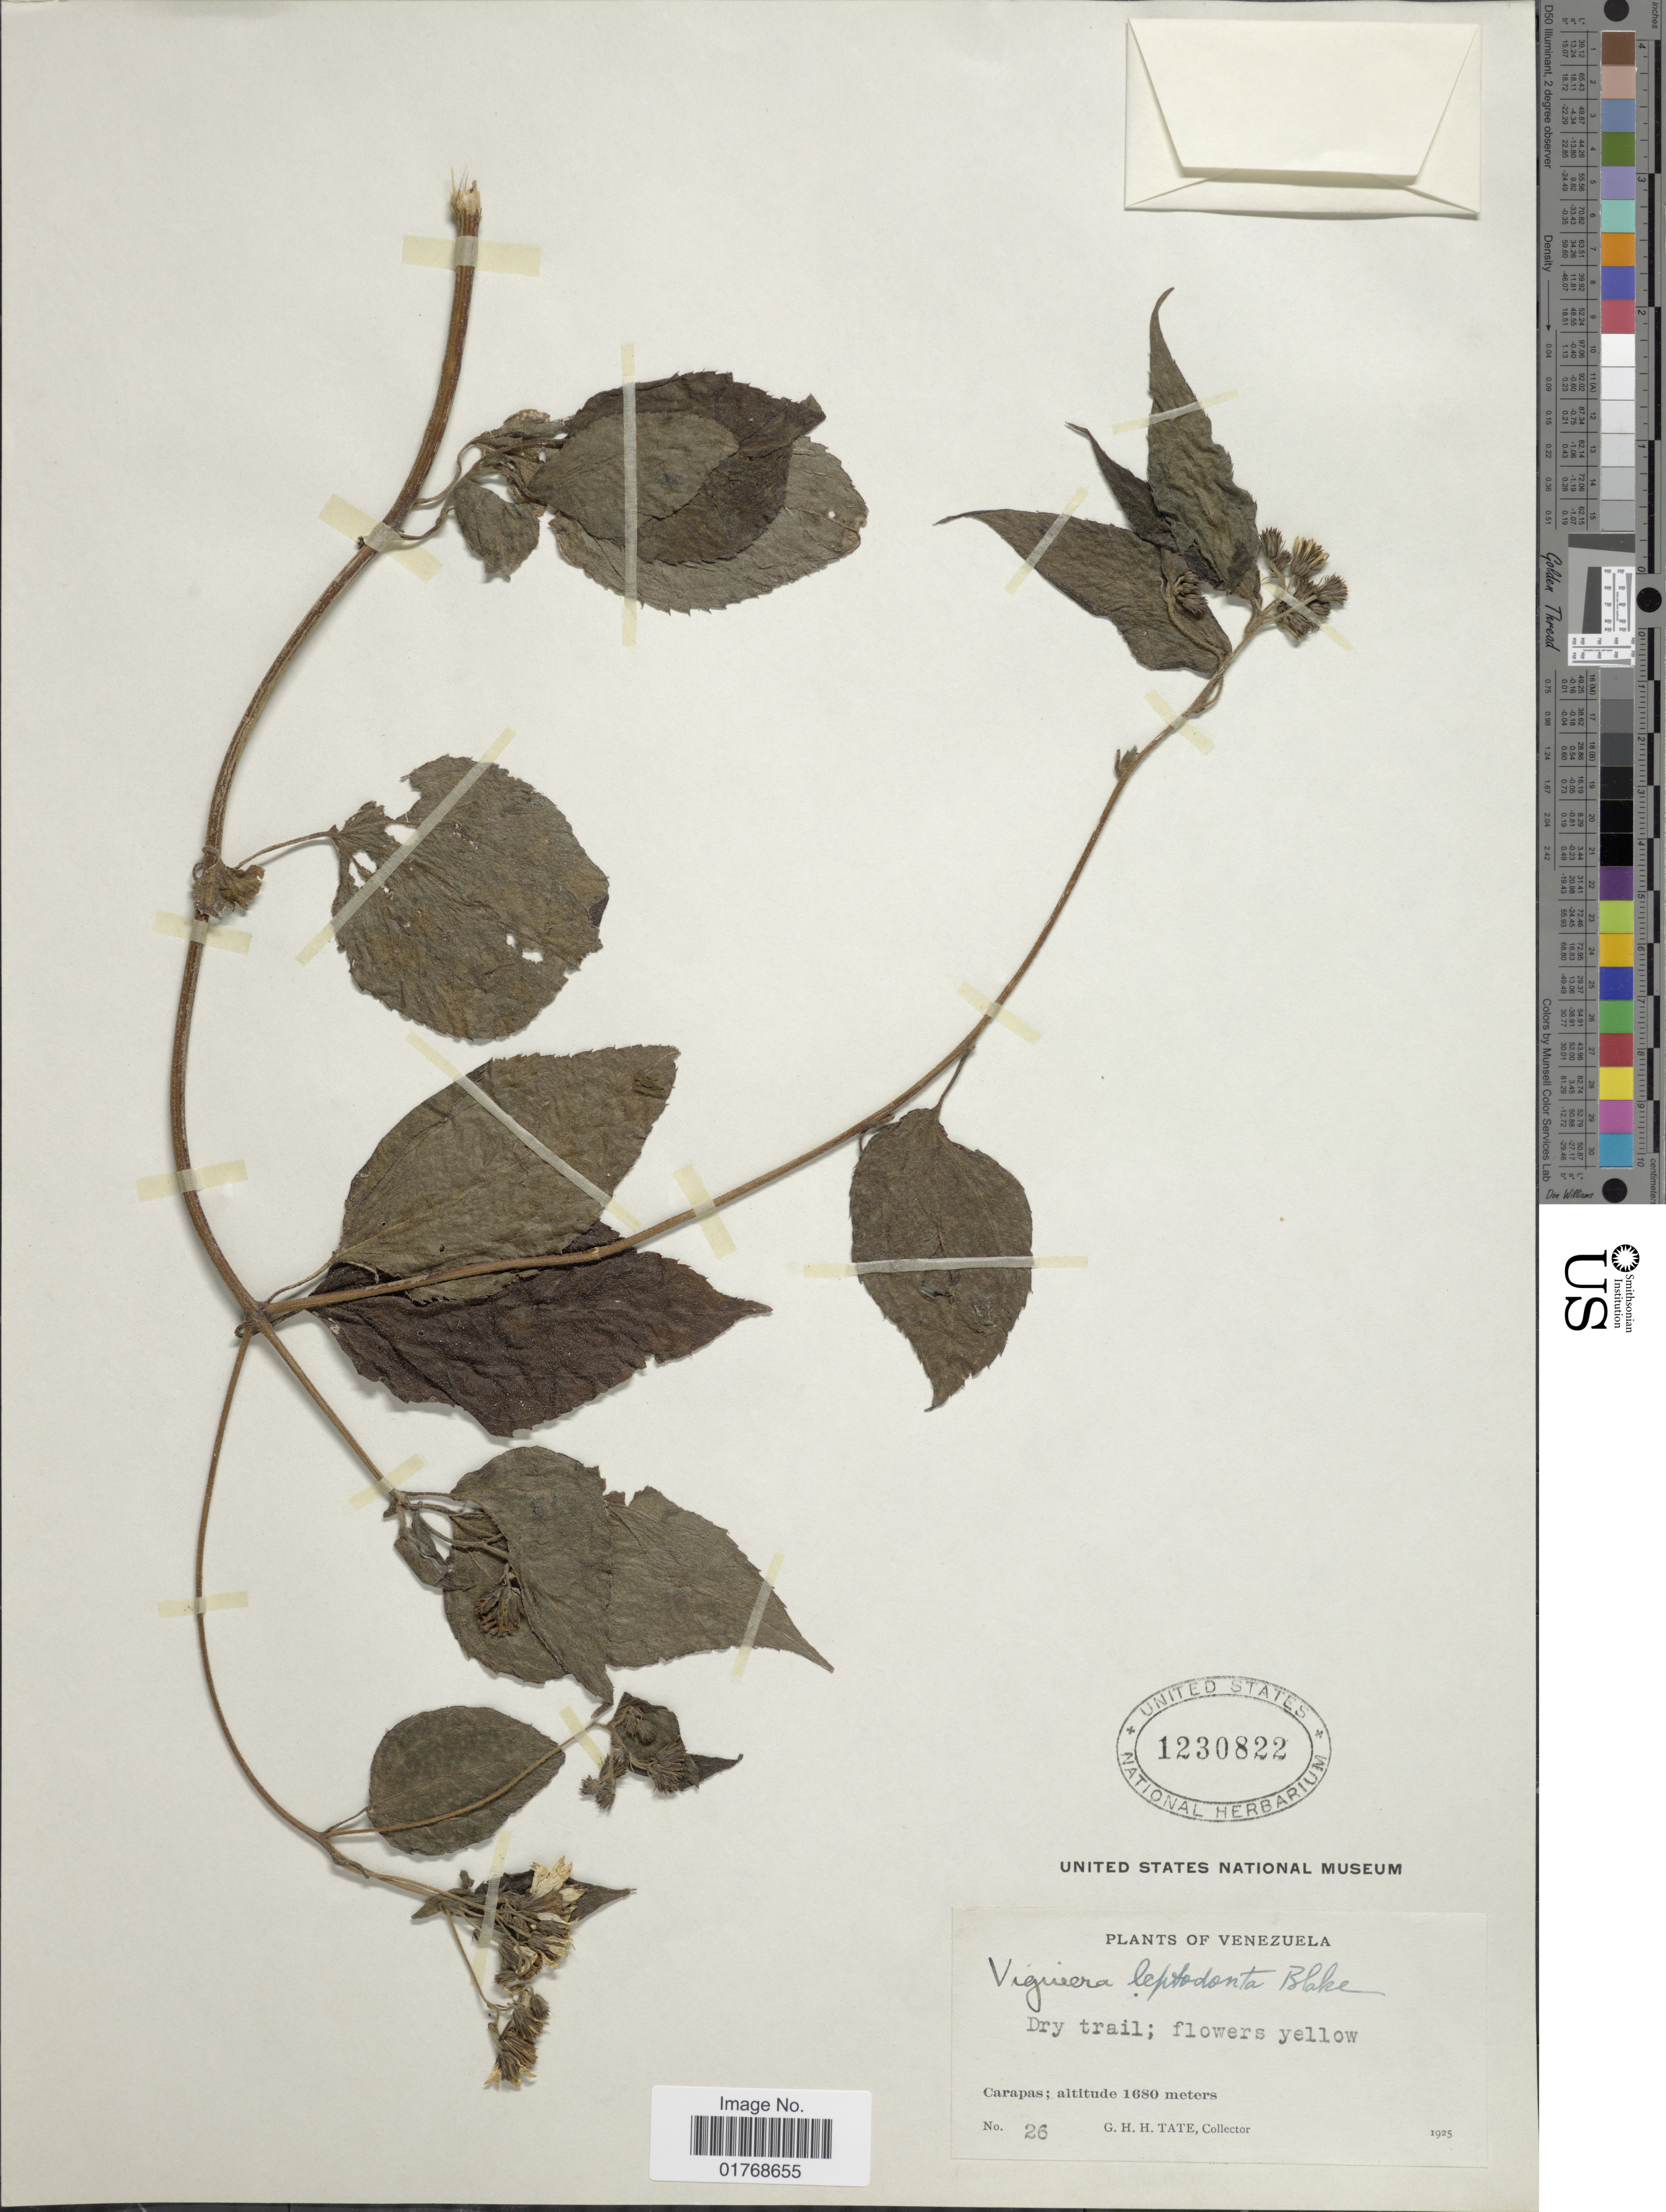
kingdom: Plantae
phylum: Tracheophyta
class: Magnoliopsida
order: Asterales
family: Asteraceae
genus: Viguiera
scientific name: Viguiera leptodonta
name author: S.F. Blake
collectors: G. H. H.Tate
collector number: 26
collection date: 1925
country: Venezuela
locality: Carapas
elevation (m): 1680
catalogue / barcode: US 1230822